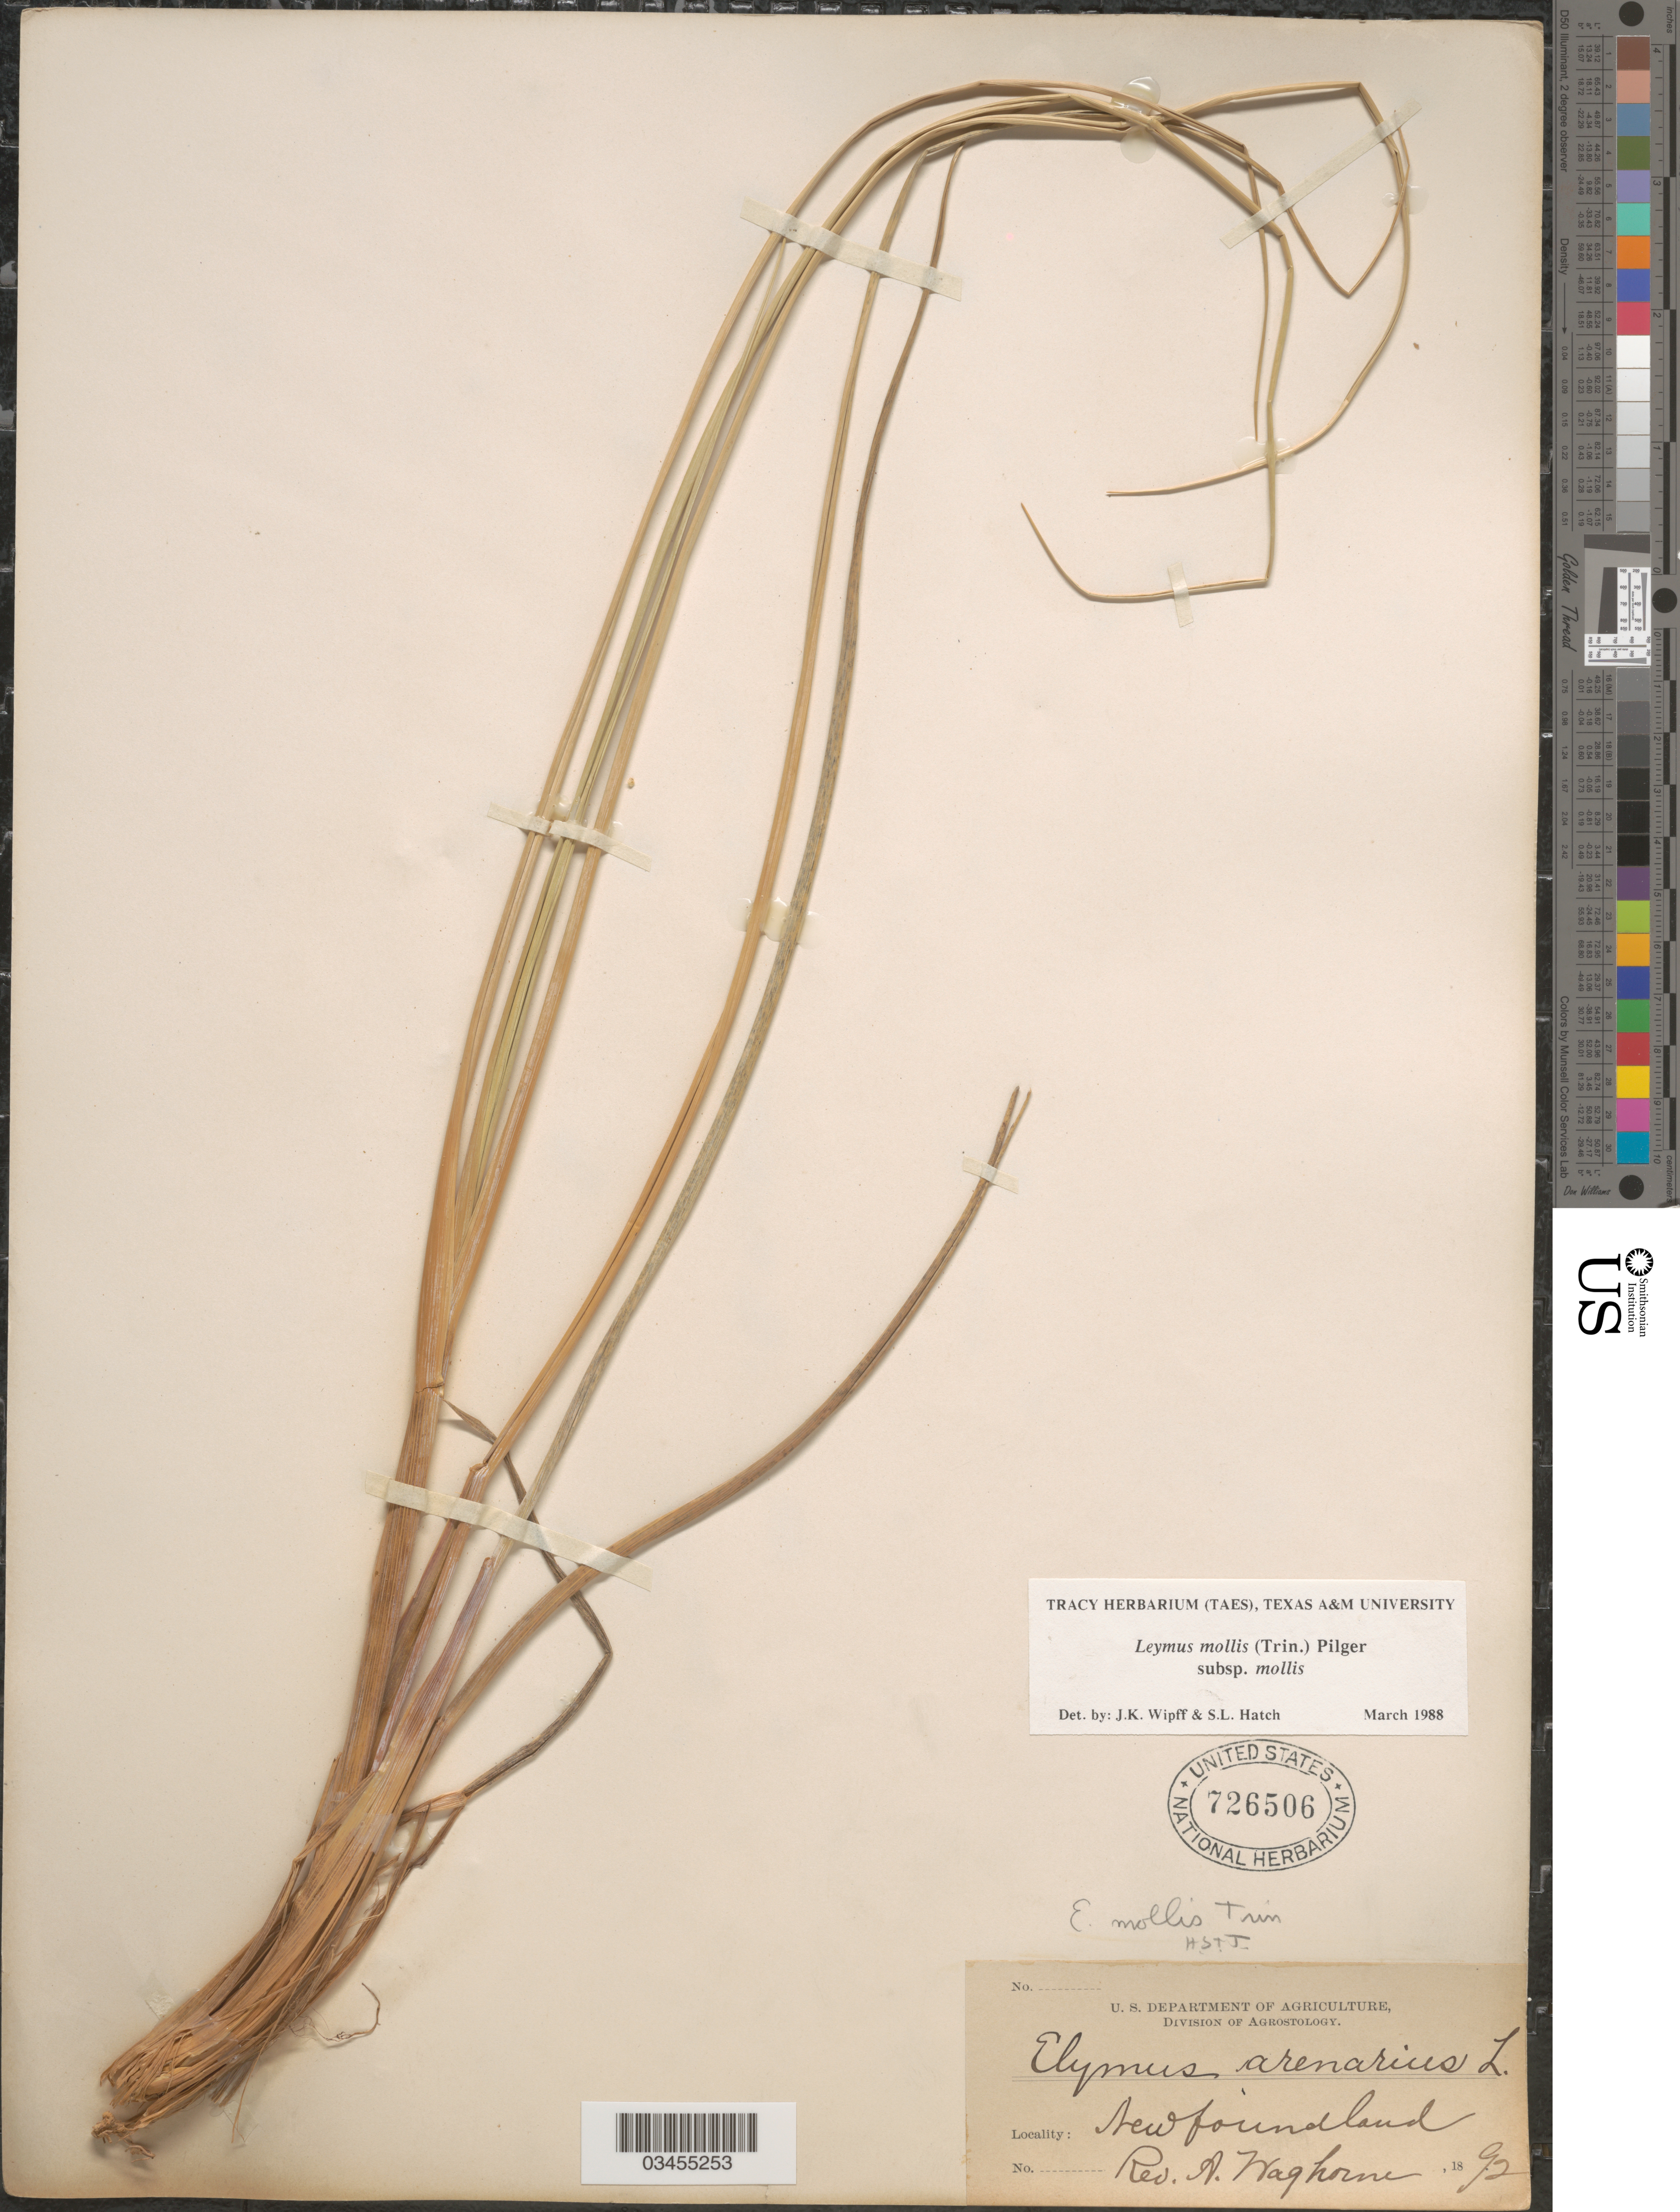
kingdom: Plantae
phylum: Tracheophyta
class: Liliopsida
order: Poales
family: Poaceae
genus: Leymus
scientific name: Leymus mollis subsp. mollis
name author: (Trin.) Pilg.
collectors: A. Waghorne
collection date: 1892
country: Canada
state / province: Newfoundland and Labrador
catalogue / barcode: US 726506